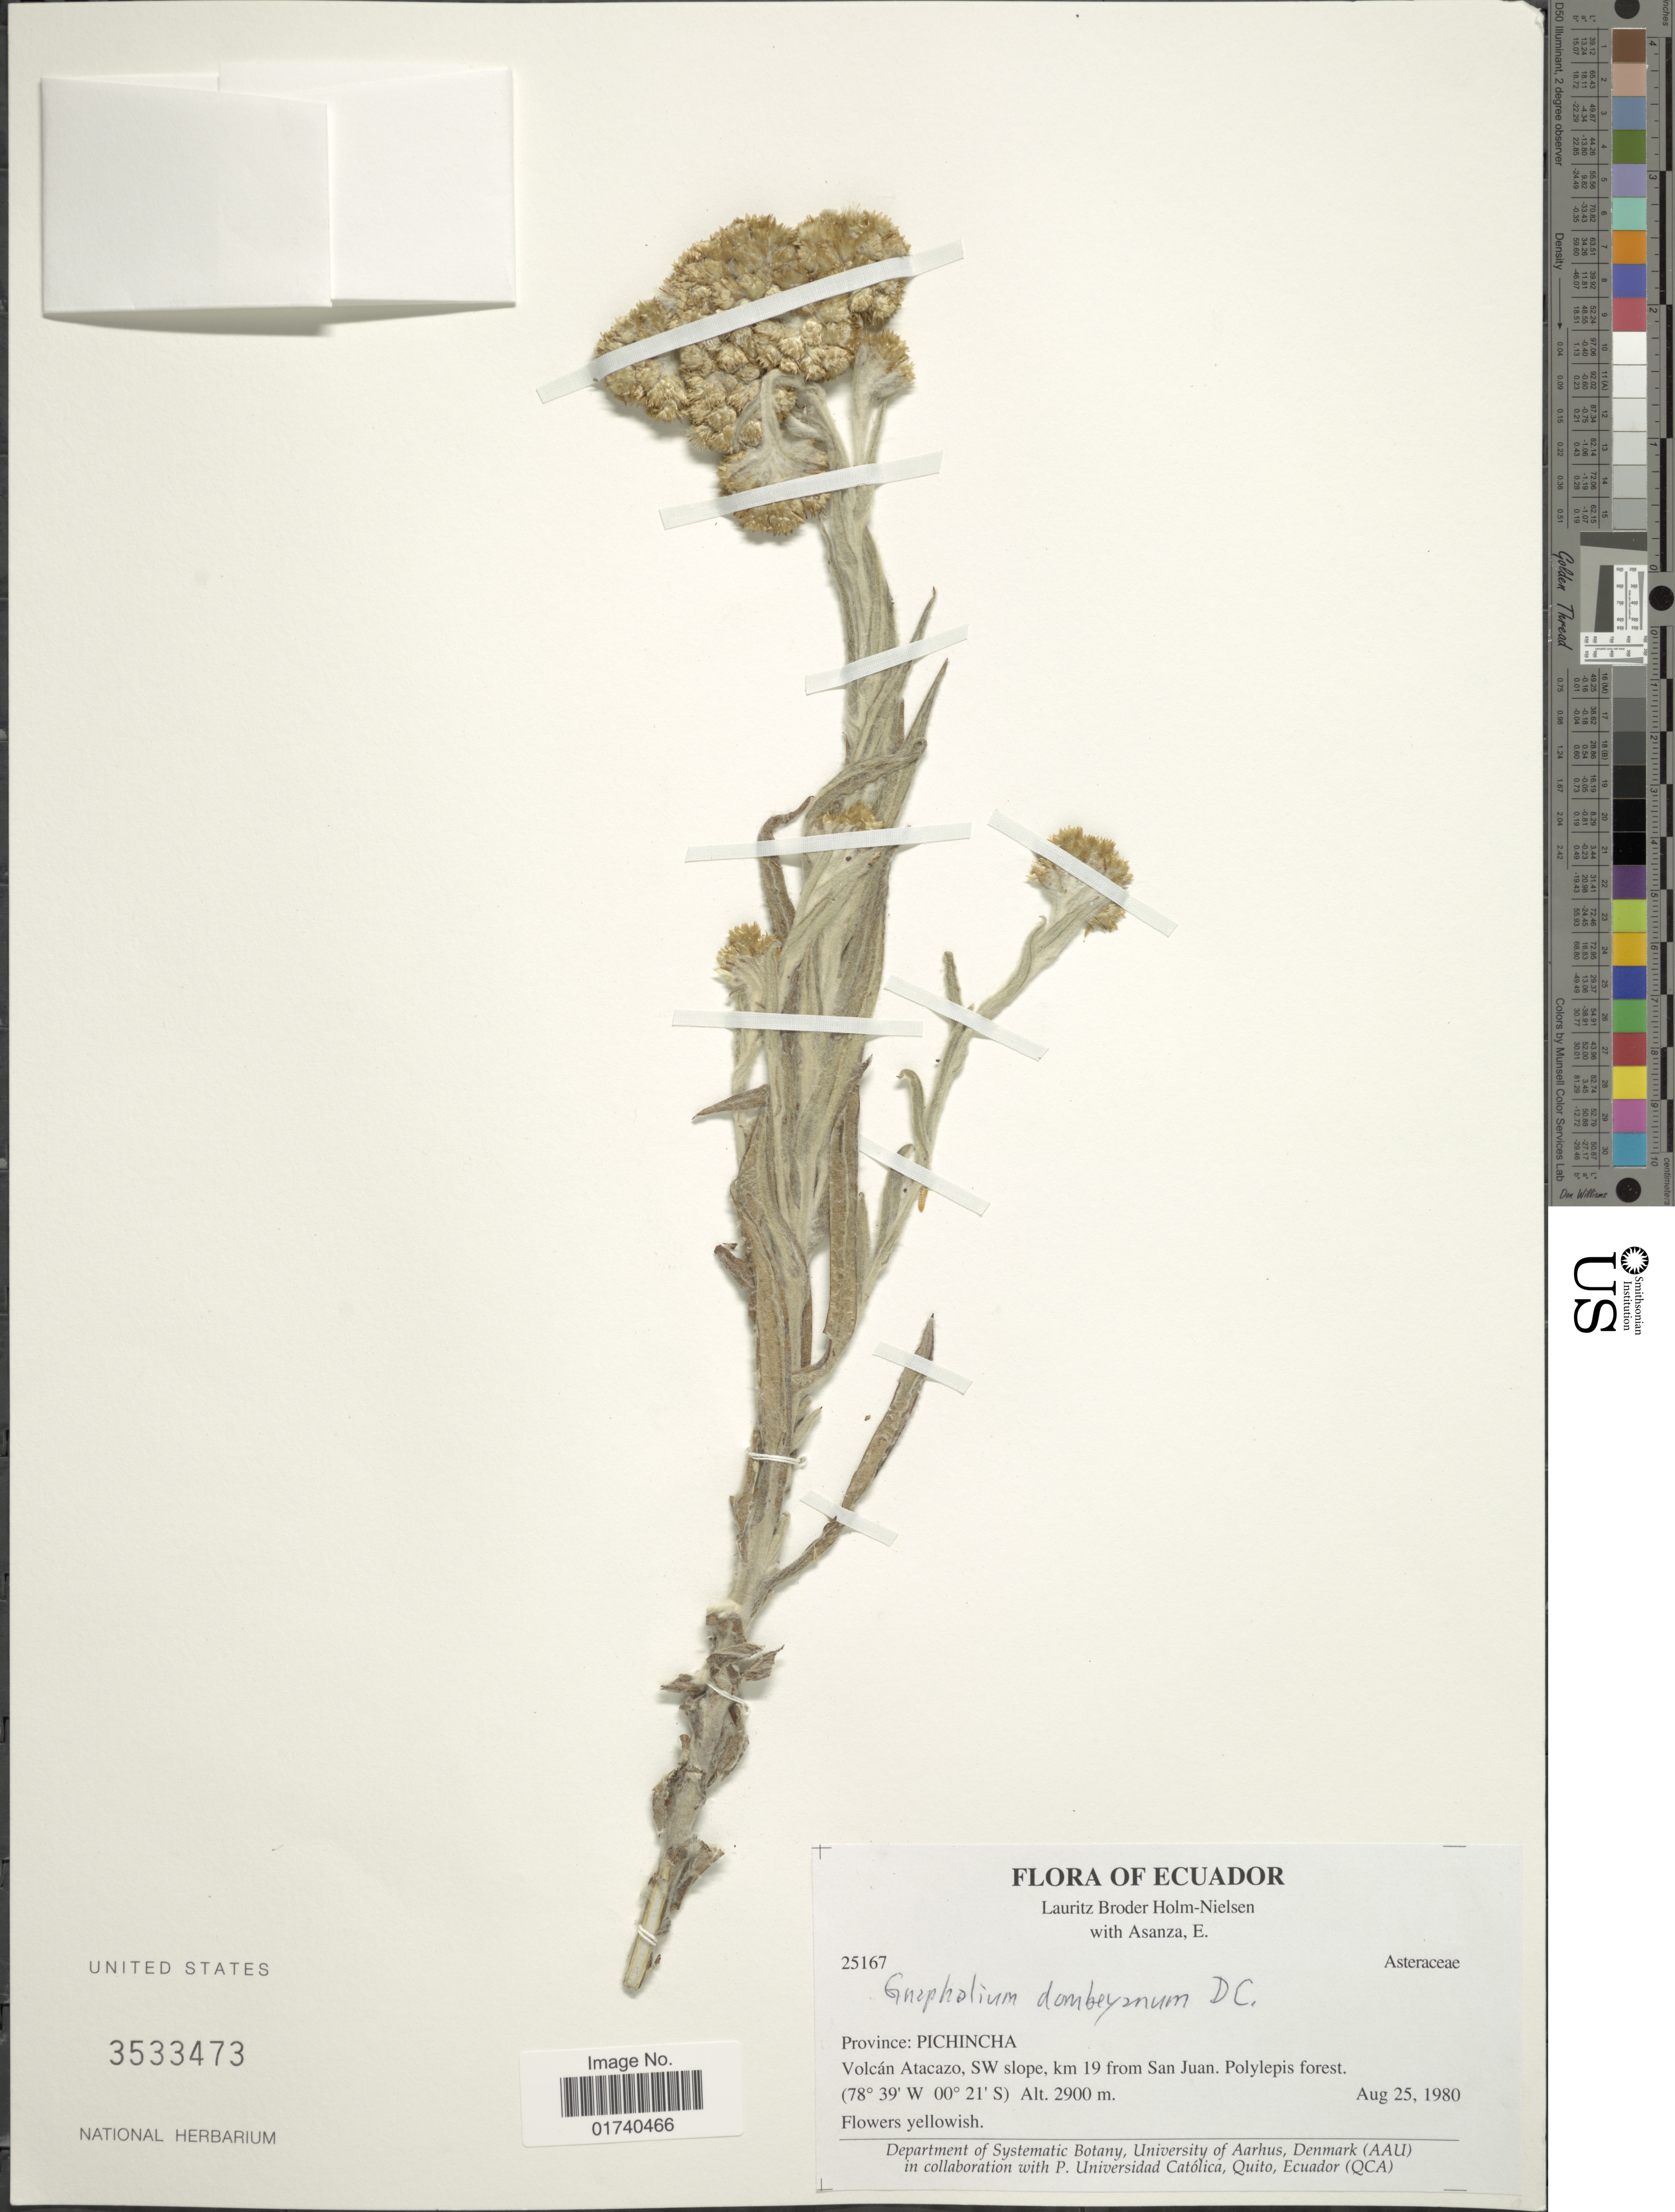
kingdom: Plantae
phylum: Tracheophyta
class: Magnoliopsida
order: Asterales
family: Asteraceae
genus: Pseudognaphalium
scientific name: Pseudognaphalium dombeyanum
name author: (DC.) Anderb.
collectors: L. B. Holm-Nielsen & E. Asanza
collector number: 25167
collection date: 1980-08-25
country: Ecuador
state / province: Pichincha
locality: Province: Pichincha, Volcan Atacazo, SW slope, km 19 from San Juan.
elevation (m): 2900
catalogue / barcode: US 3533473